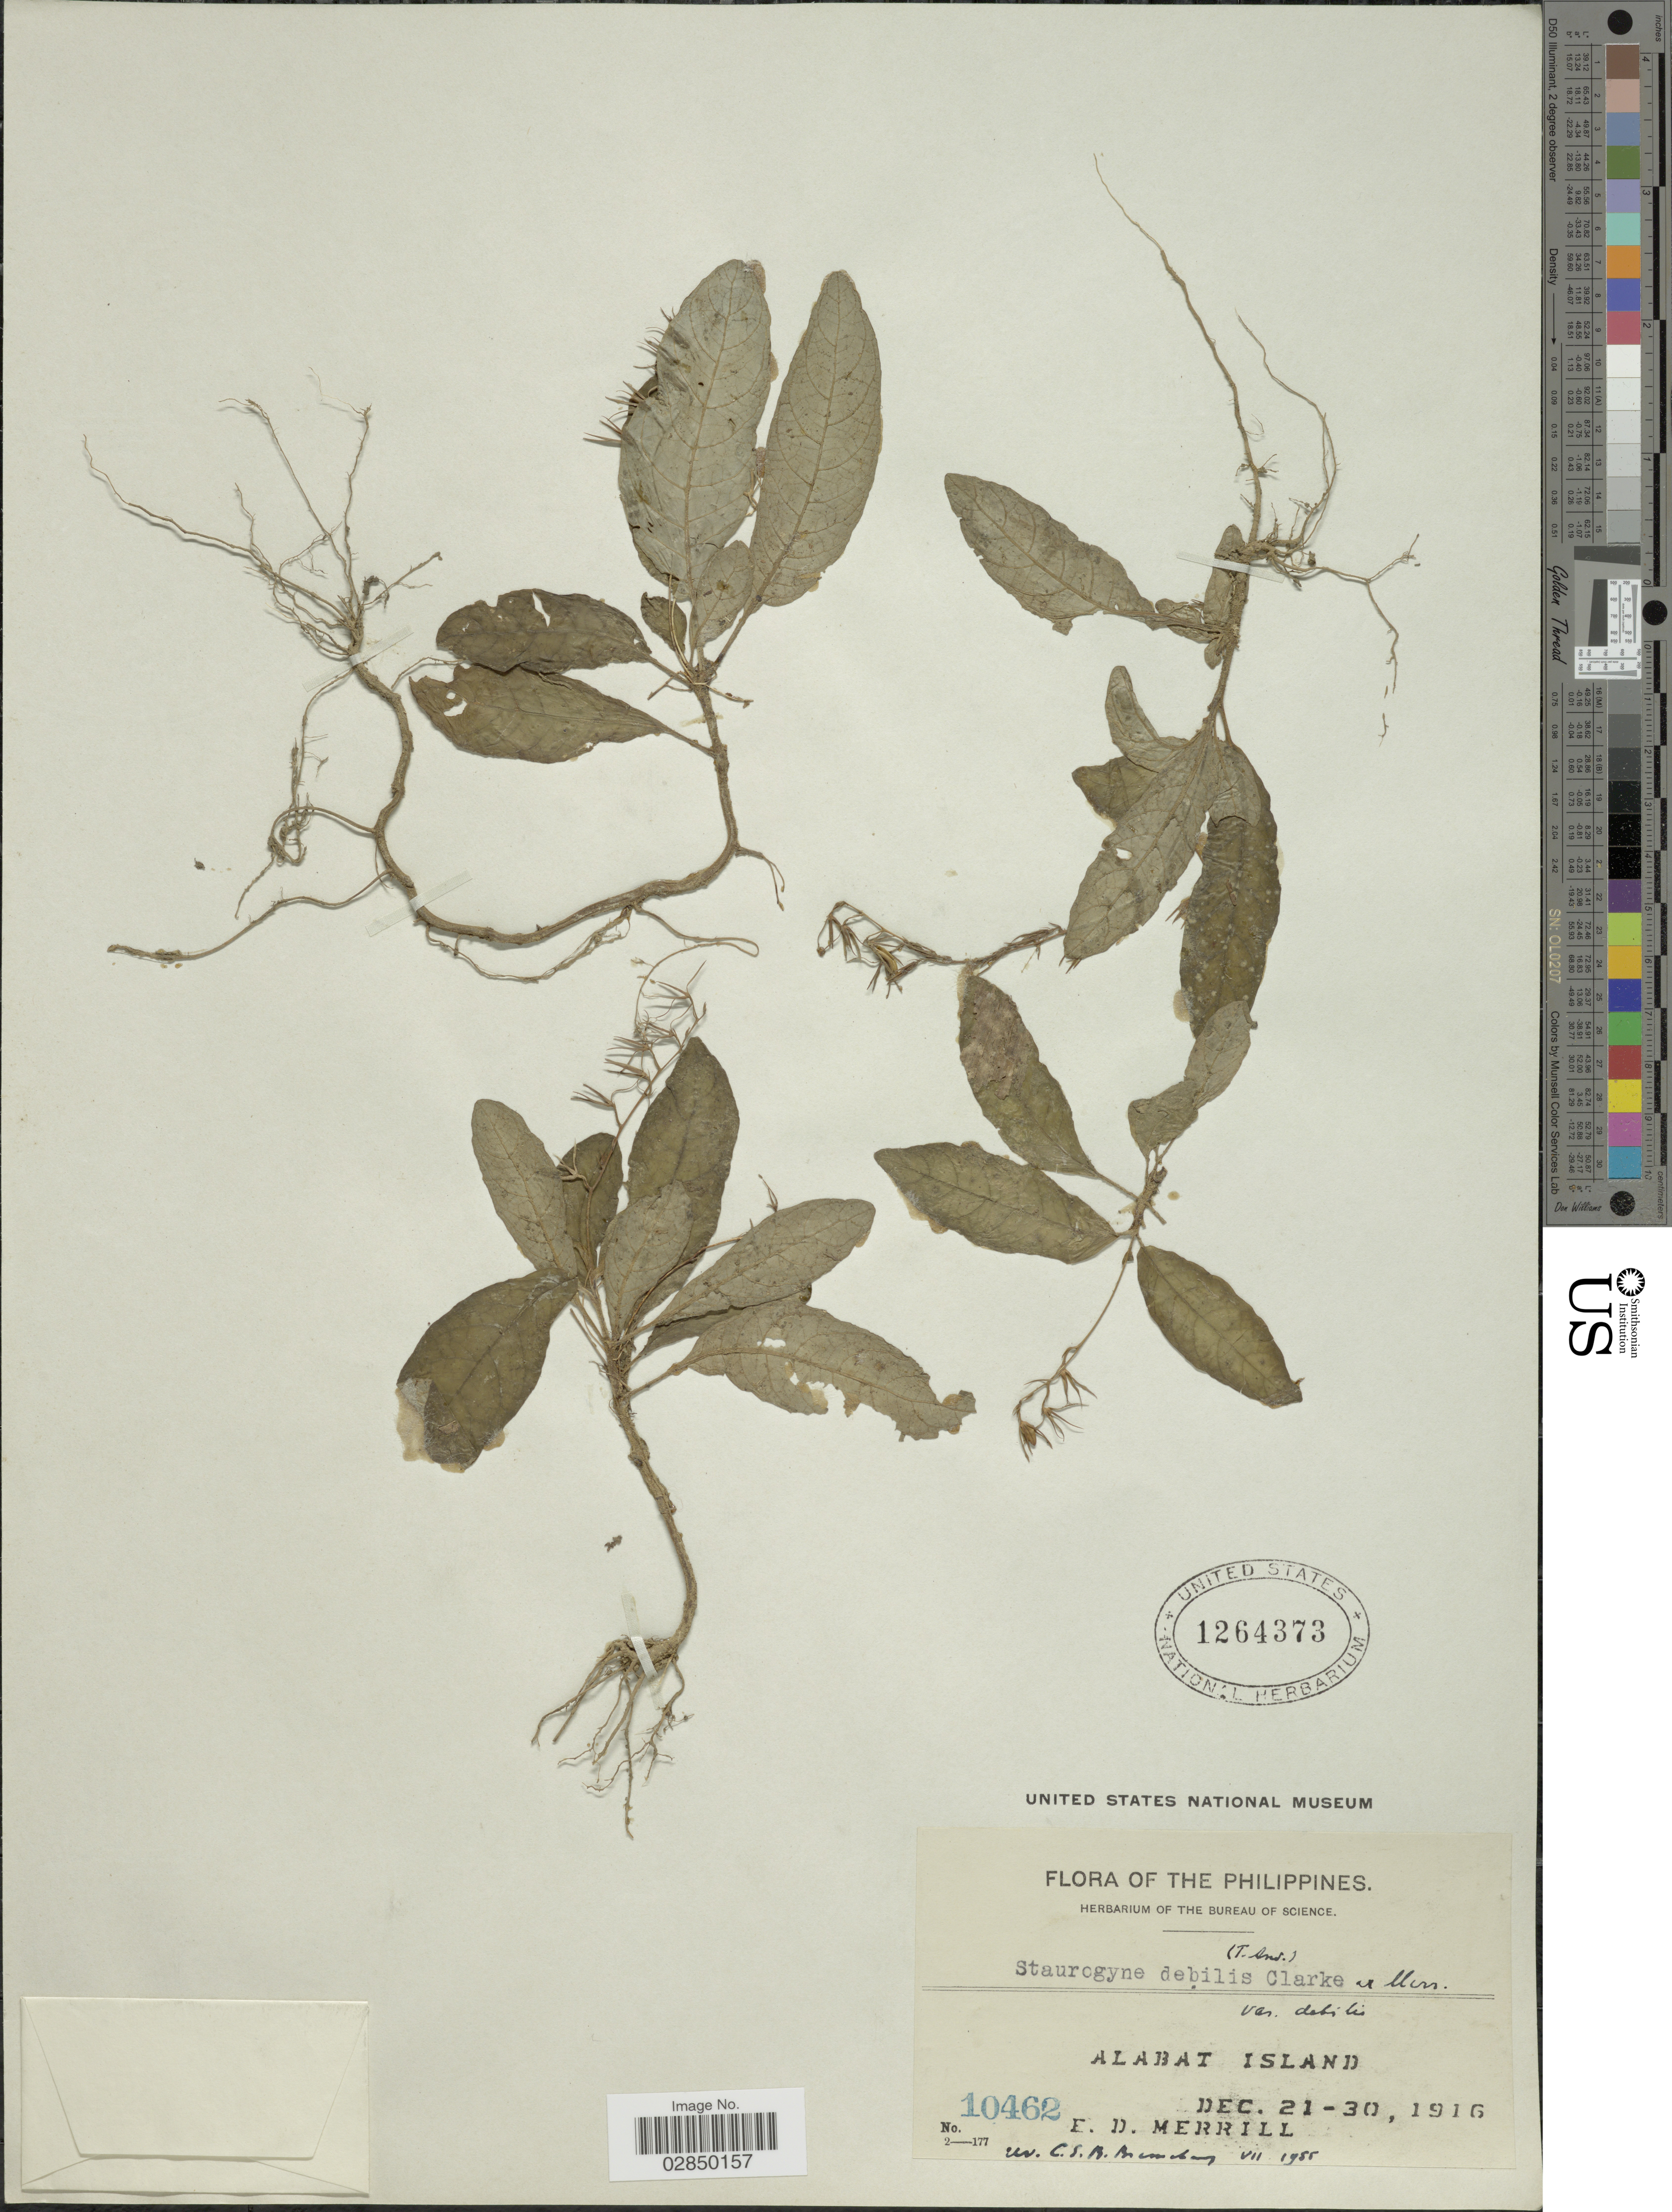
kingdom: Plantae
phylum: Tracheophyta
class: Magnoliopsida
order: Lamiales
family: Acanthaceae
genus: Staurogyne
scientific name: Staurogyne debilis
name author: (T. Anderson) C.B. Clarke ex Merr.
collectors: E. D. Merrill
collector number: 10462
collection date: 1916-12-21/1916-12-30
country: Philippines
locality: Alabat Island.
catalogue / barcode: US 1264373